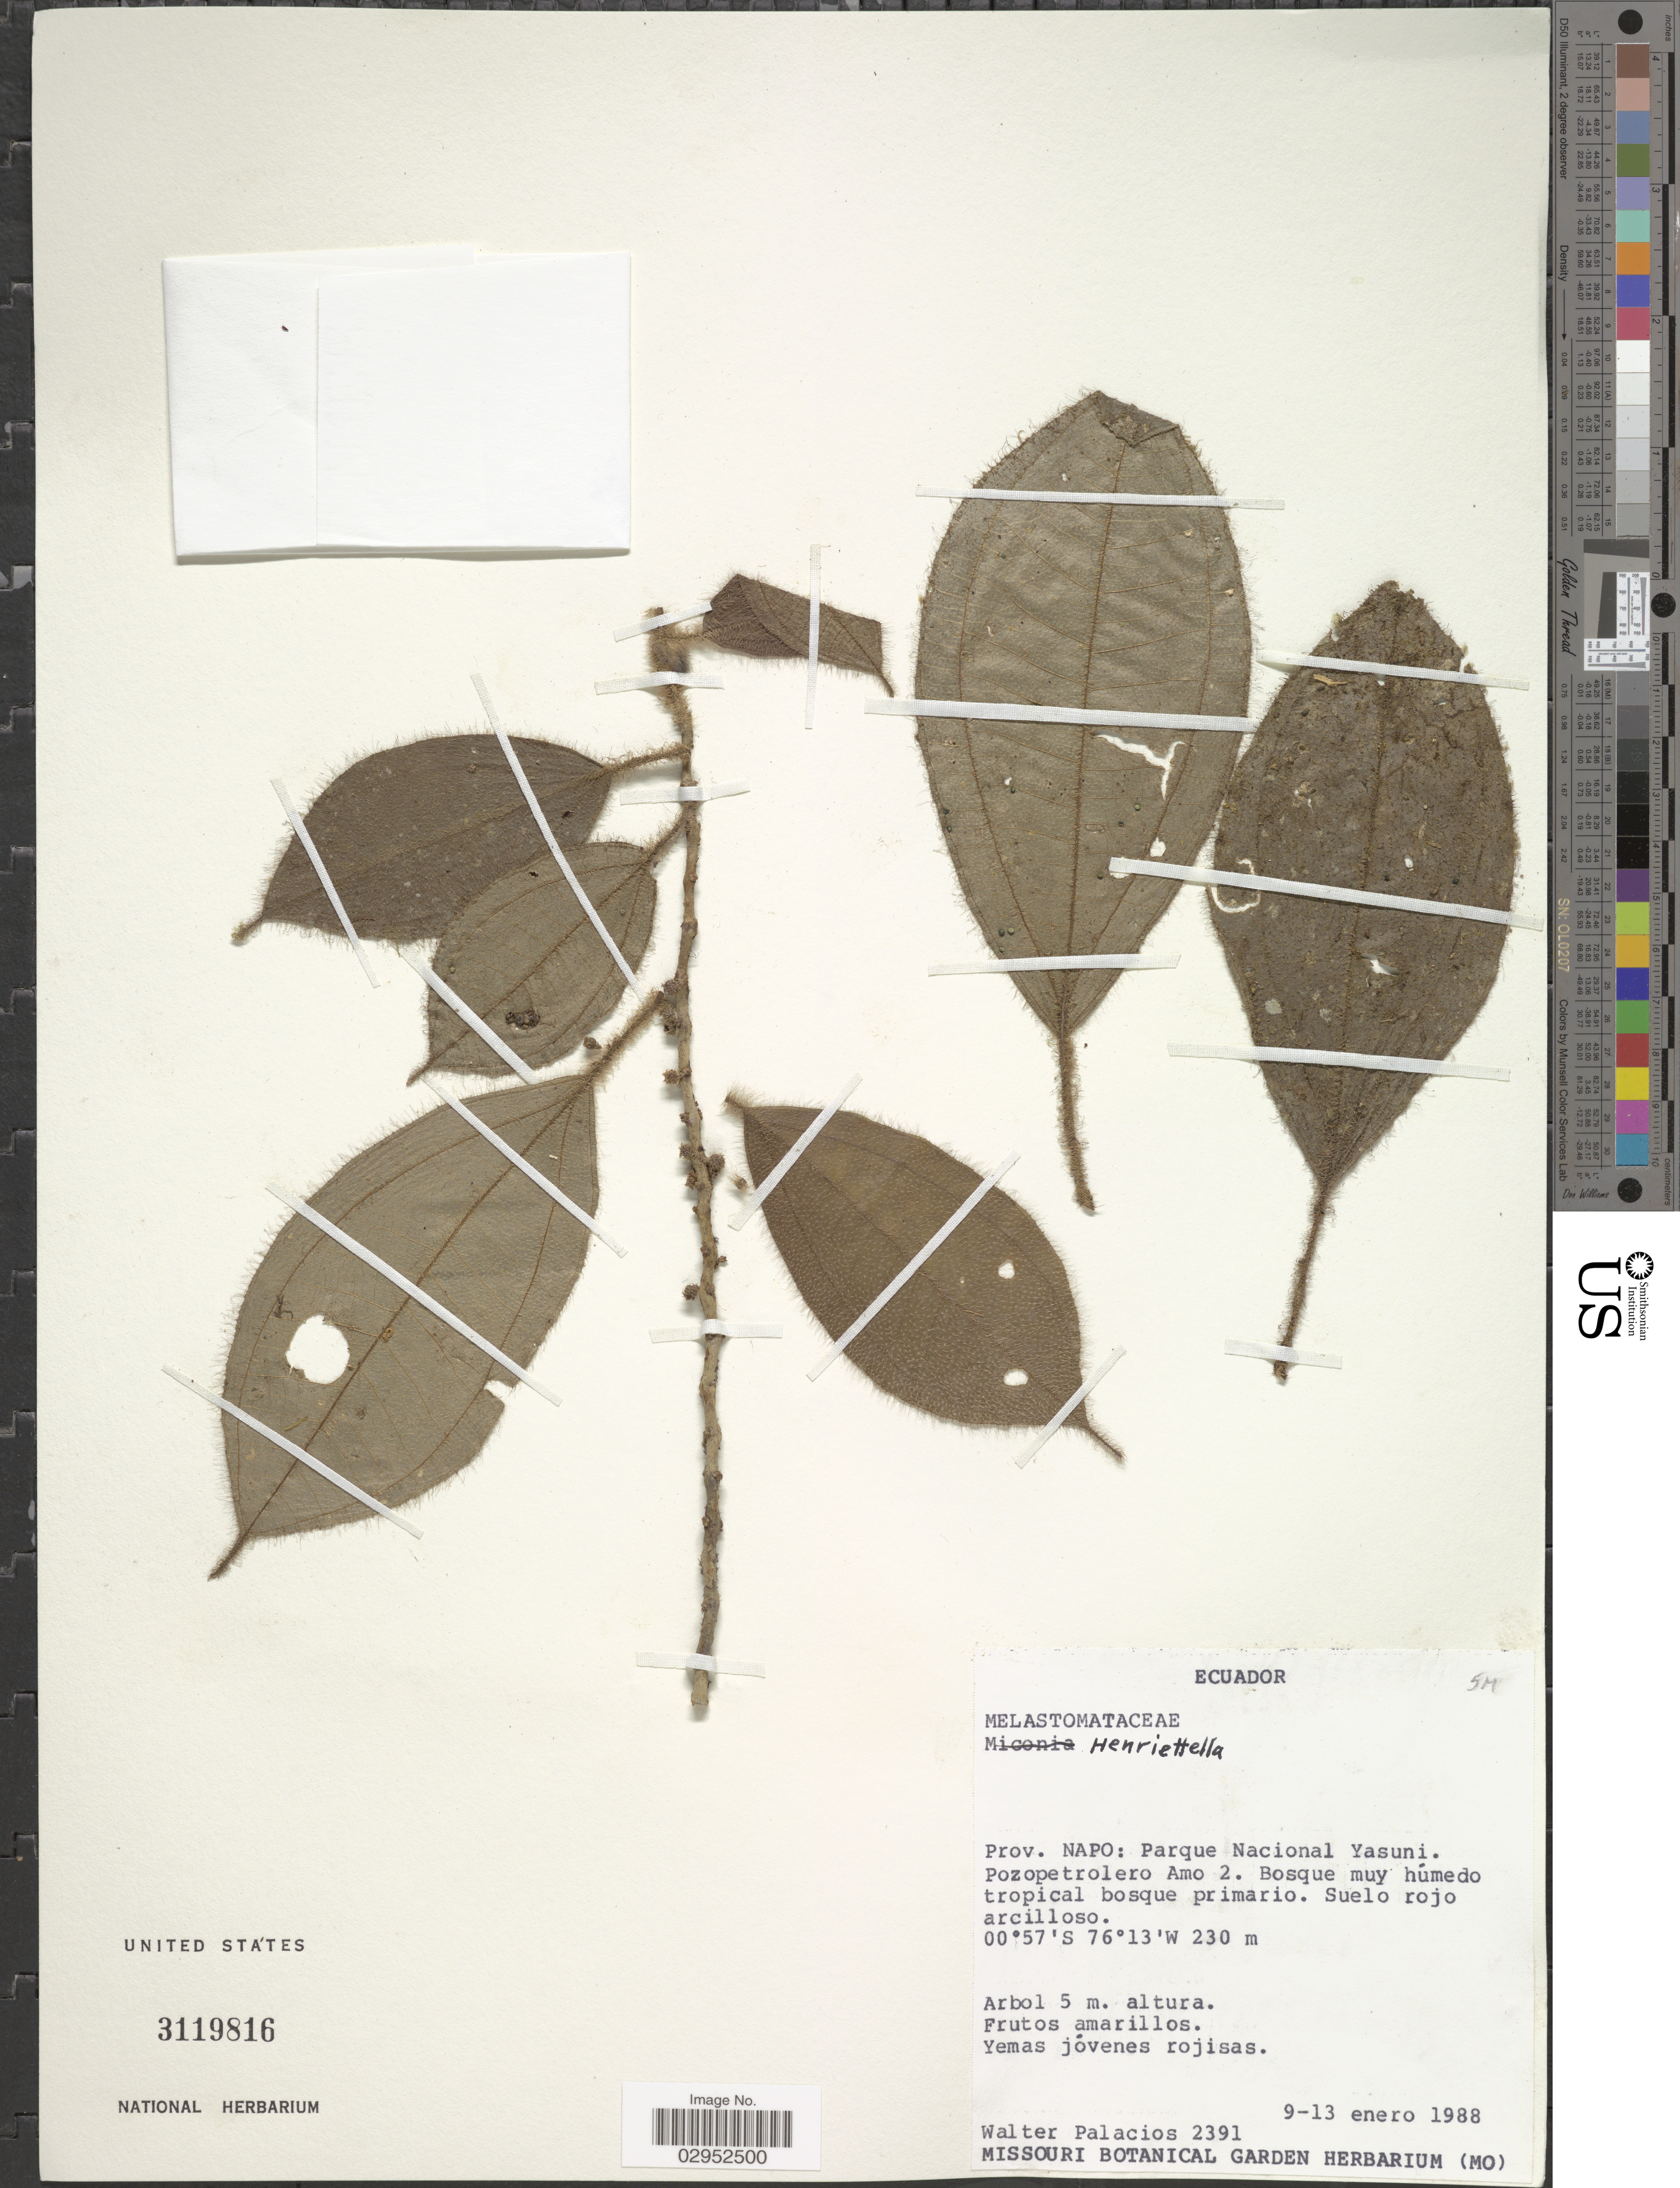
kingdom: Plantae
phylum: Tracheophyta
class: Magnoliopsida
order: Myrtales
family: Melastomataceae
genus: Henriettea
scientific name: Henriettea sp.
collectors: W. Palacios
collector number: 2391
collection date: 1988-01-09/1988-01-13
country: Ecuador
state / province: Napo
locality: Parque Nacional Yasuní. Pozopetrolero Conoco - Amo 2.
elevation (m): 230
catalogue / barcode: US 3119816